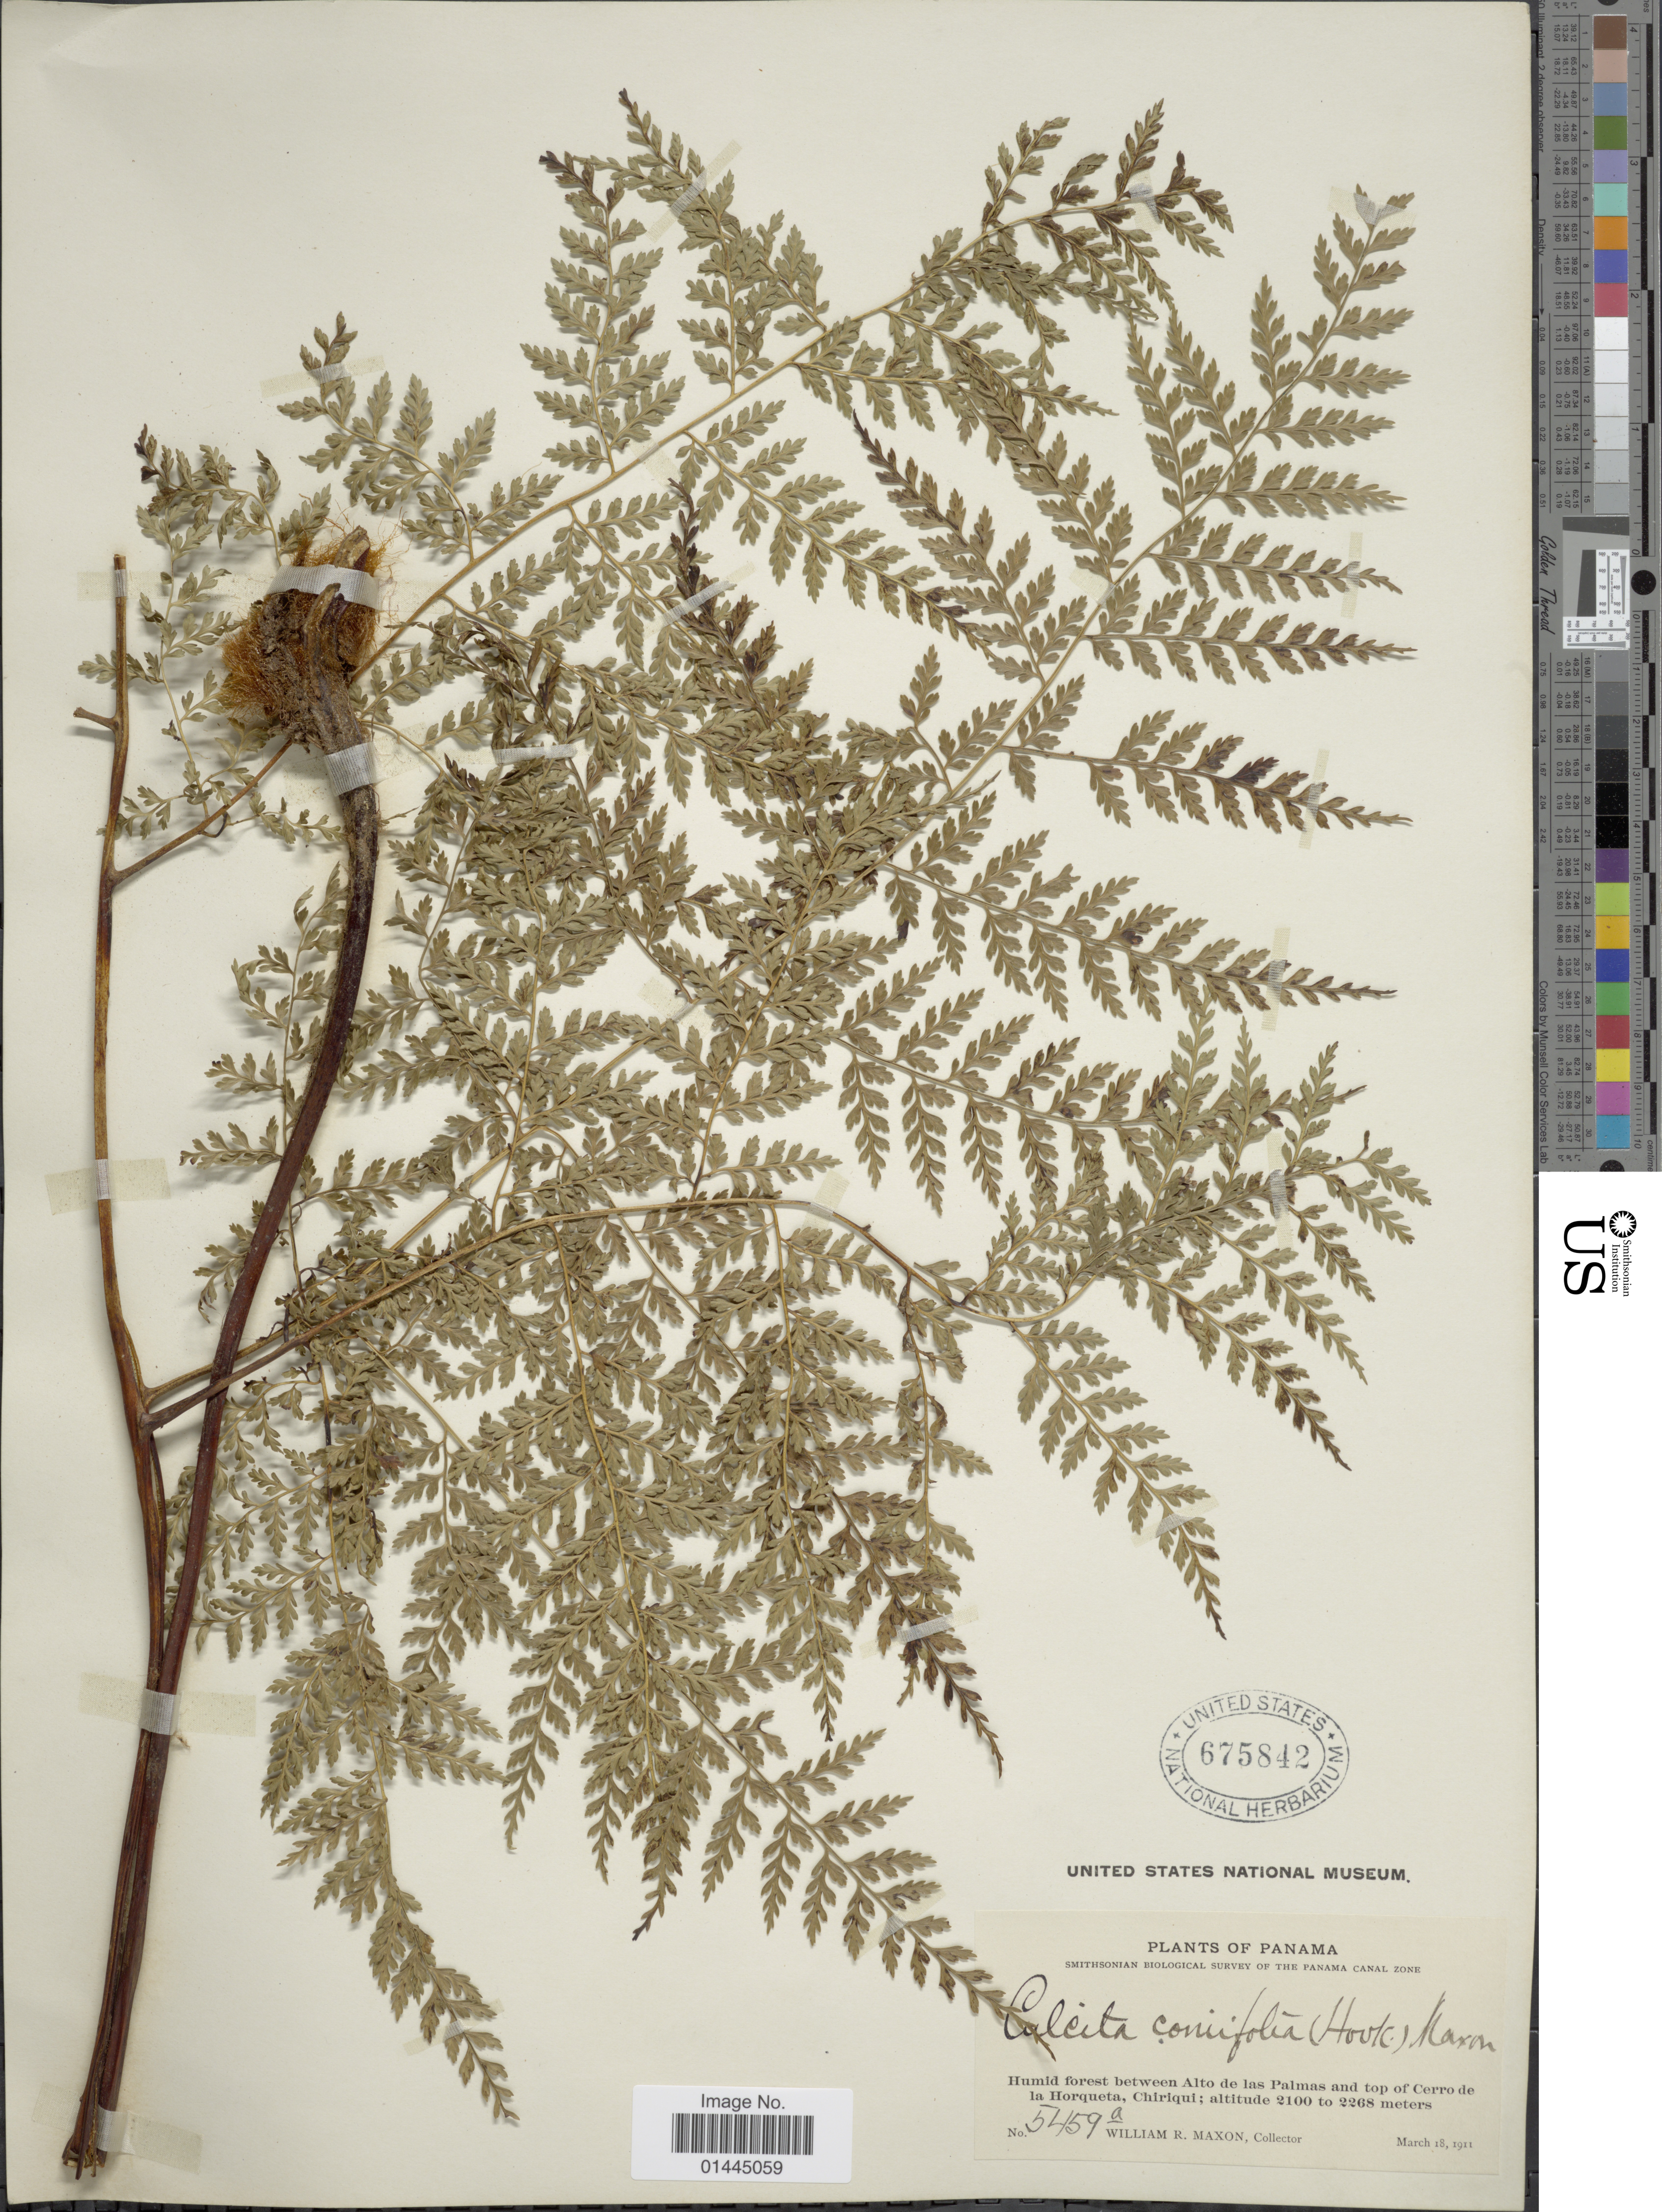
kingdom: Plantae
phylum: Tracheophyta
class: Polypodiopsida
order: Cyatheales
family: Culcitaceae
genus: Culcita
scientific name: Culcita coniifolia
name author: (Hook.) Maxon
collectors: W. R. Maxon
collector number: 5459a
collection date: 1911-03-18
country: Panama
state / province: Chiriqui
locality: The Panama Canal Zone, humid forest between Alto de las Palmas and top of Cerro de la Horqueta.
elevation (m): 2100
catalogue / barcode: US 675842